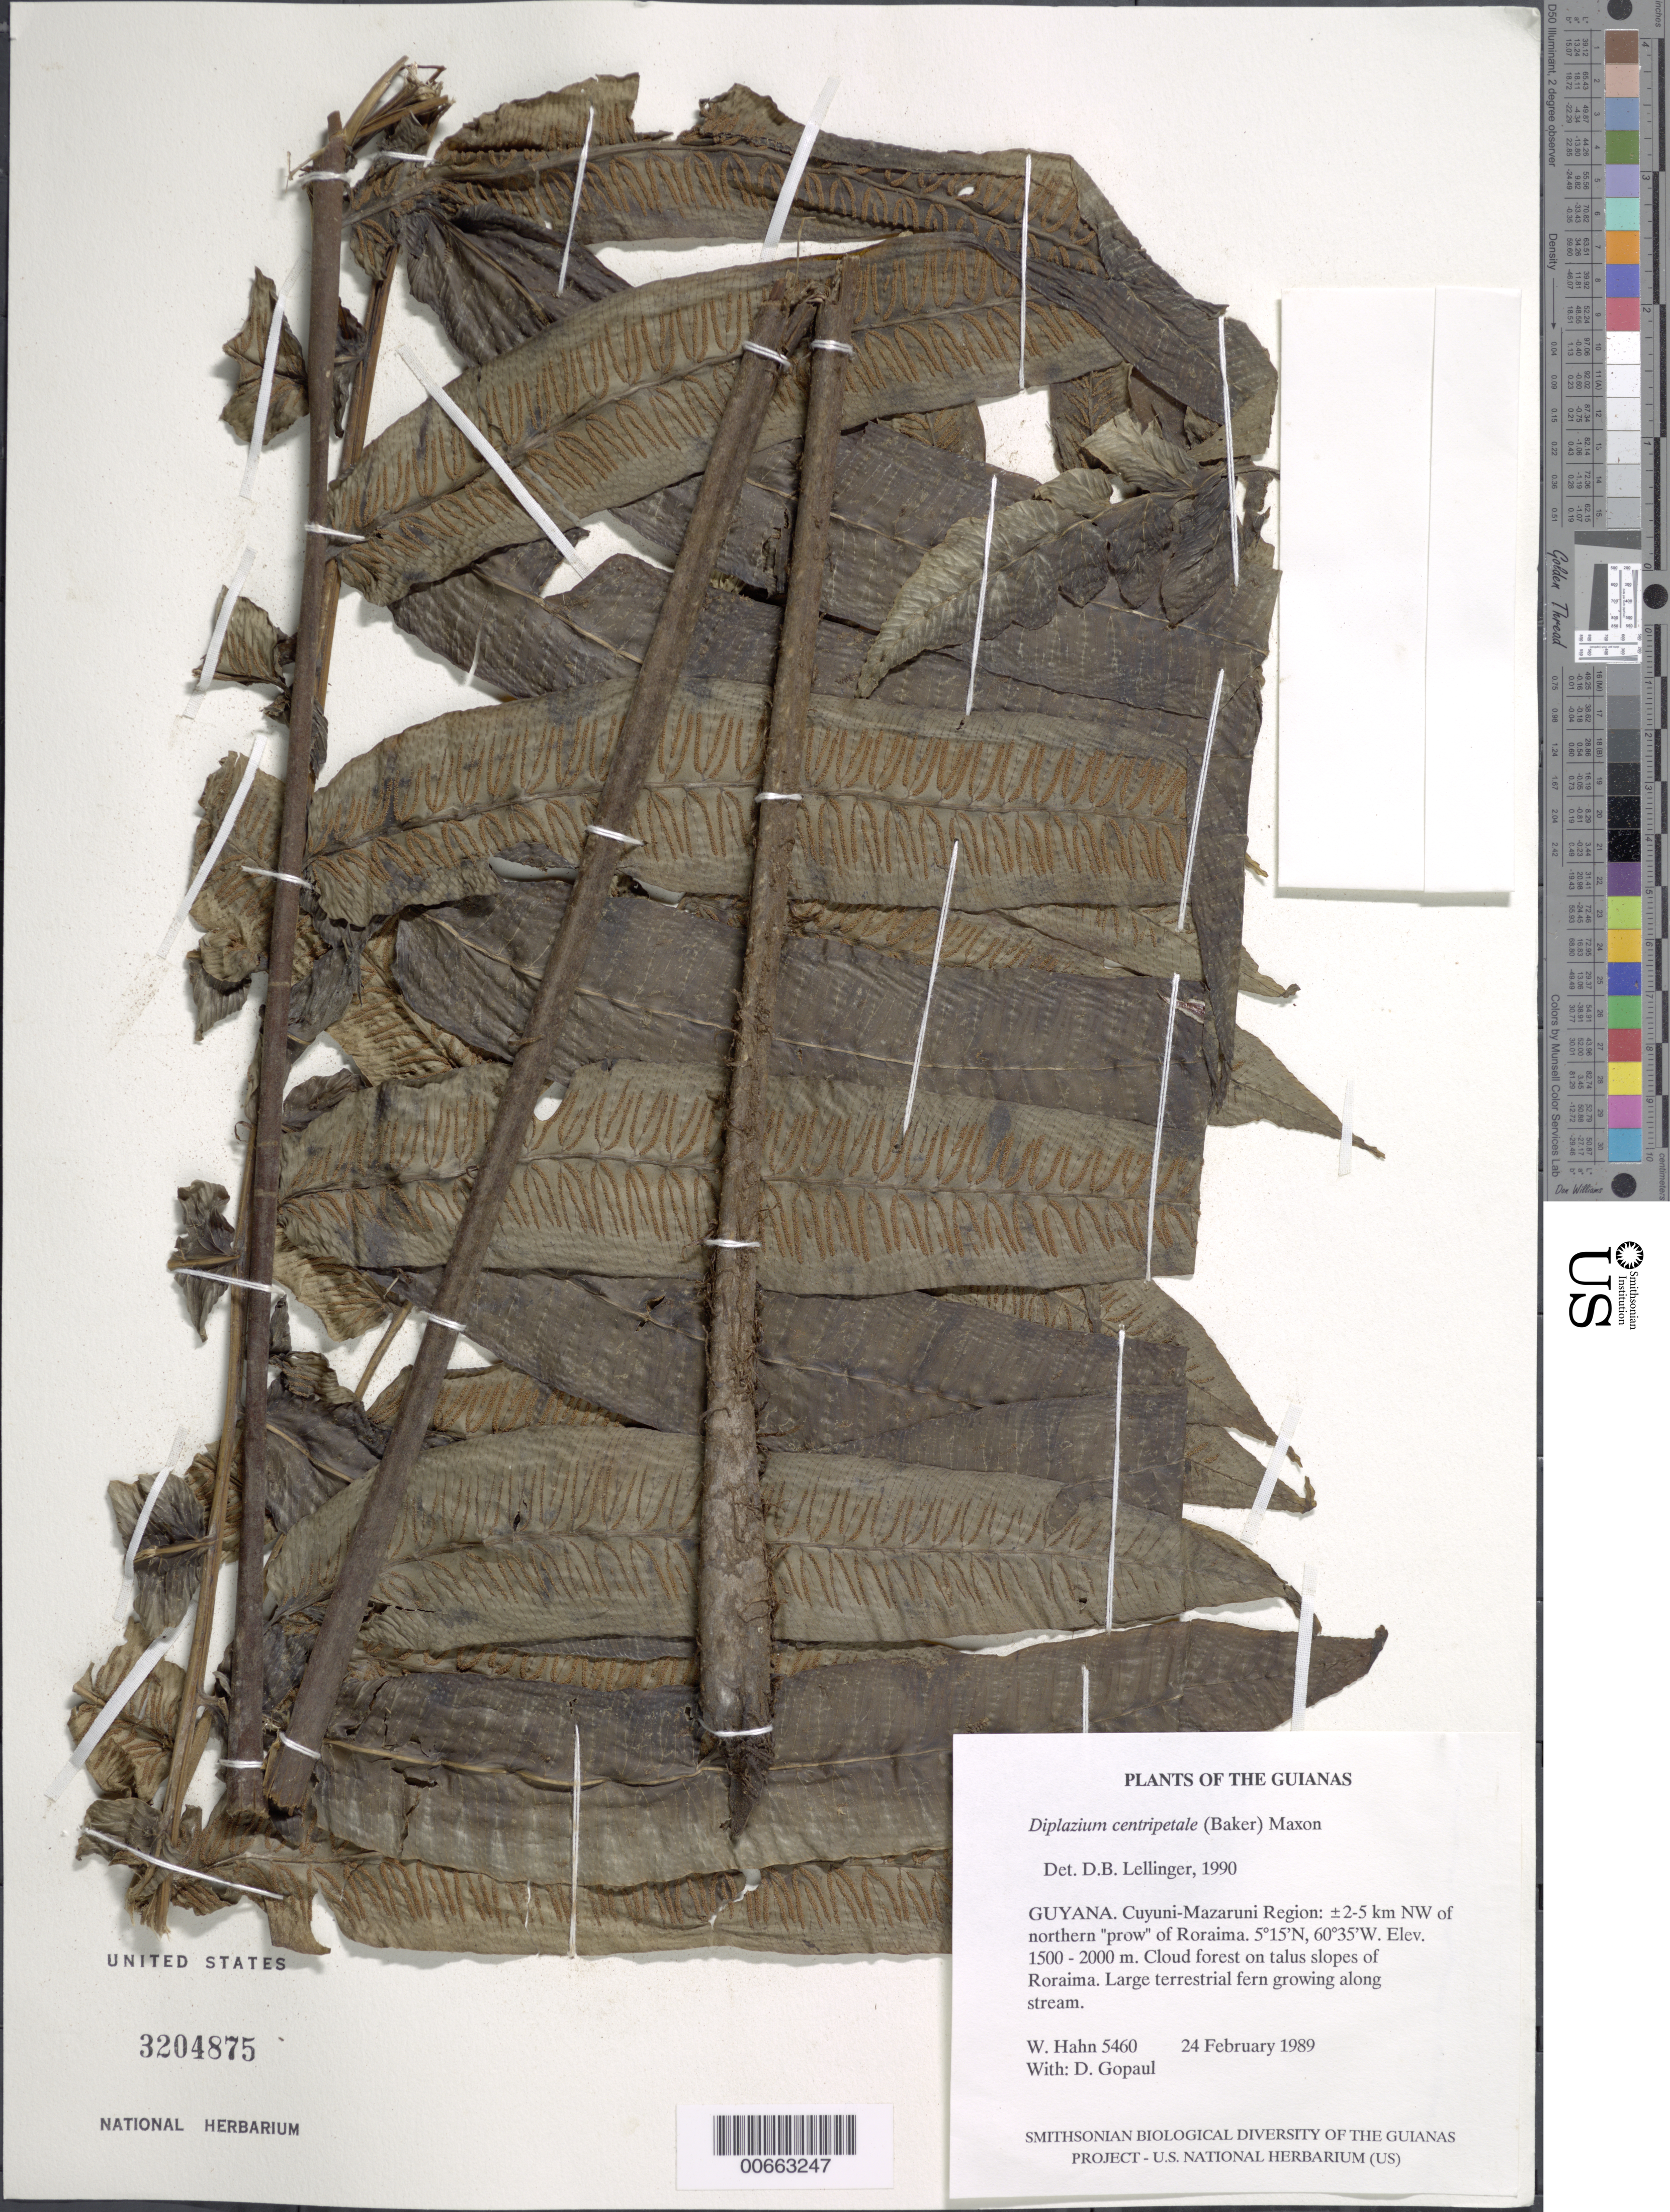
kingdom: Plantae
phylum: Tracheophyta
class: Polypodiopsida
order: Polypodiales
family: Athyriaceae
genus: Diplazium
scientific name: Diplazium centripetale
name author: (Baker) Maxon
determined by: Lellinger, David B., (BOT), Smithsonian Institution - National Museum of Natural History (UNITED STATES)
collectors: W. Hahn & D. Gopaul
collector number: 5460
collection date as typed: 24 February 1989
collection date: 1989-02-24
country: Guyana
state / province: Cuyuni-Mazaruni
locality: ±2-5 km NW of northern "prow" of Roraima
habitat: Cloud forest on talus slopes of Roraima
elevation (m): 1500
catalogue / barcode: US 3204875